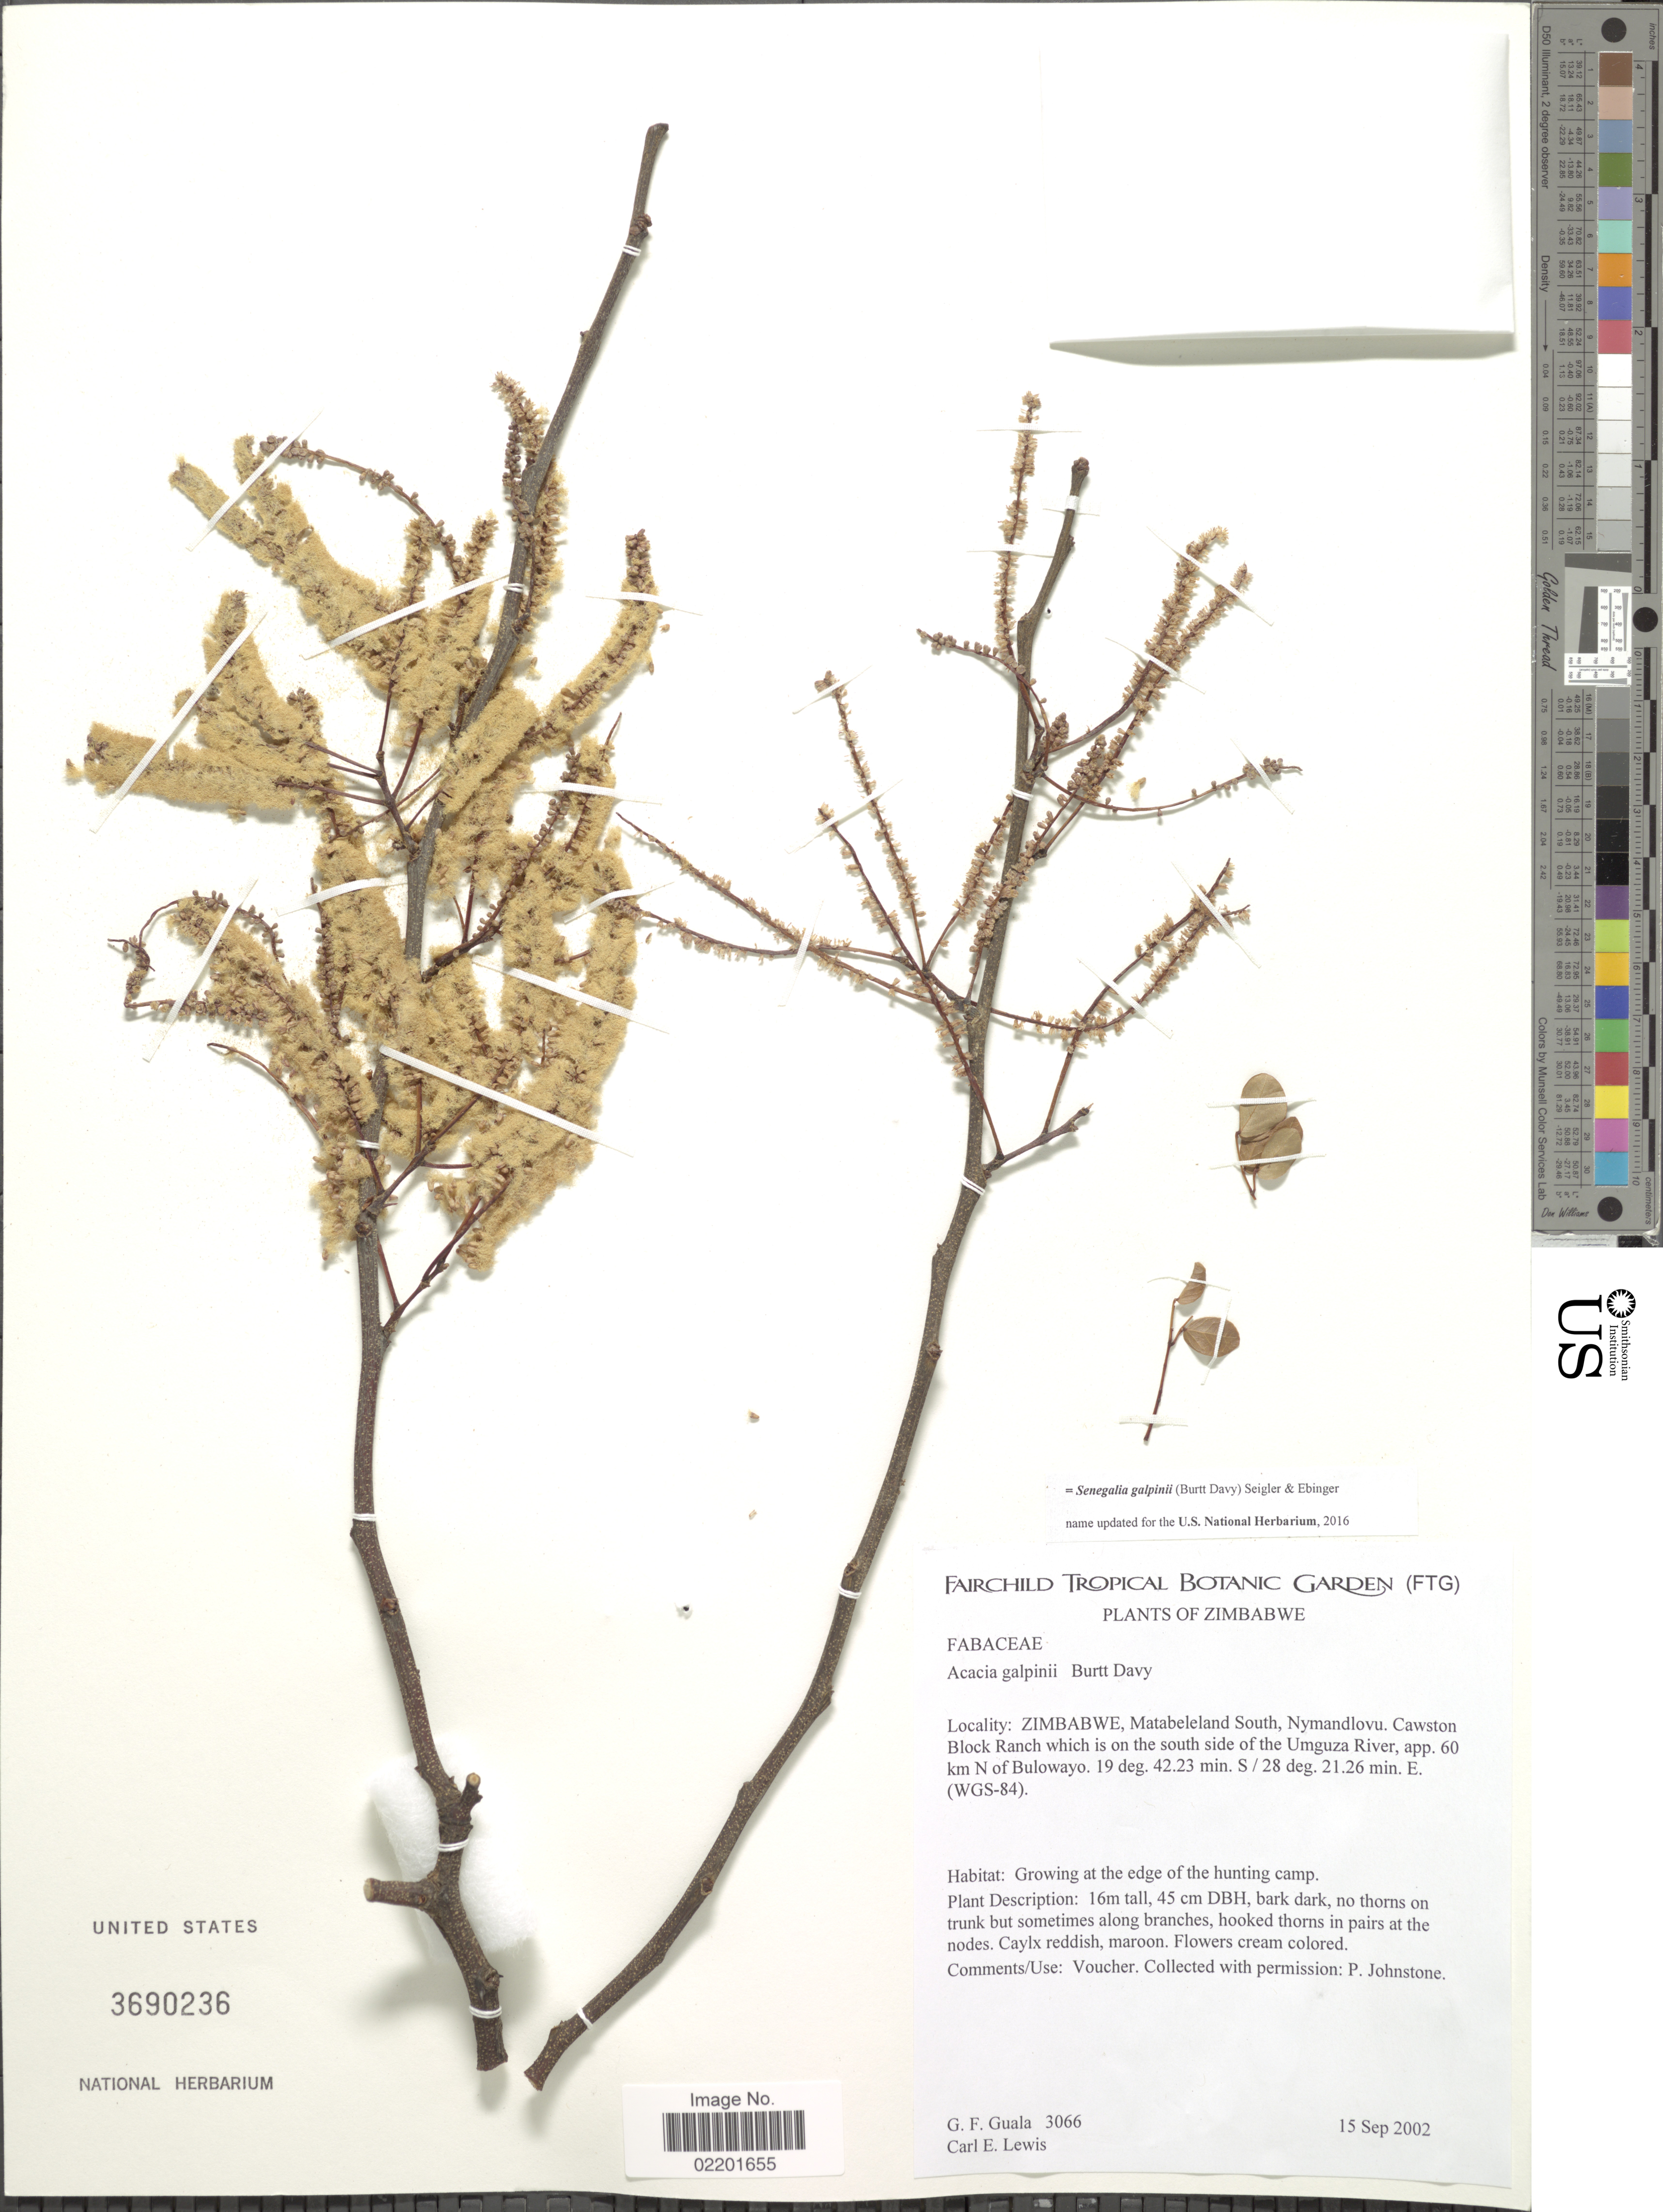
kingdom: Plantae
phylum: Tracheophyta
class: Magnoliopsida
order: Fabales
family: Fabaceae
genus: Senegalia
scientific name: Senegalia galpinii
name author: (Burtt Davy) Seigler & Ebinger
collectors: G. Guala & C. Lewis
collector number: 3066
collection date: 2002-09-15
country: Zimbabwe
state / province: Matabeleland South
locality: Nymandlovu, Cawston Block Ranch which is on the south side of the Umguza River, app. 60 km N of Bulowayo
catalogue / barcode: US 3690236